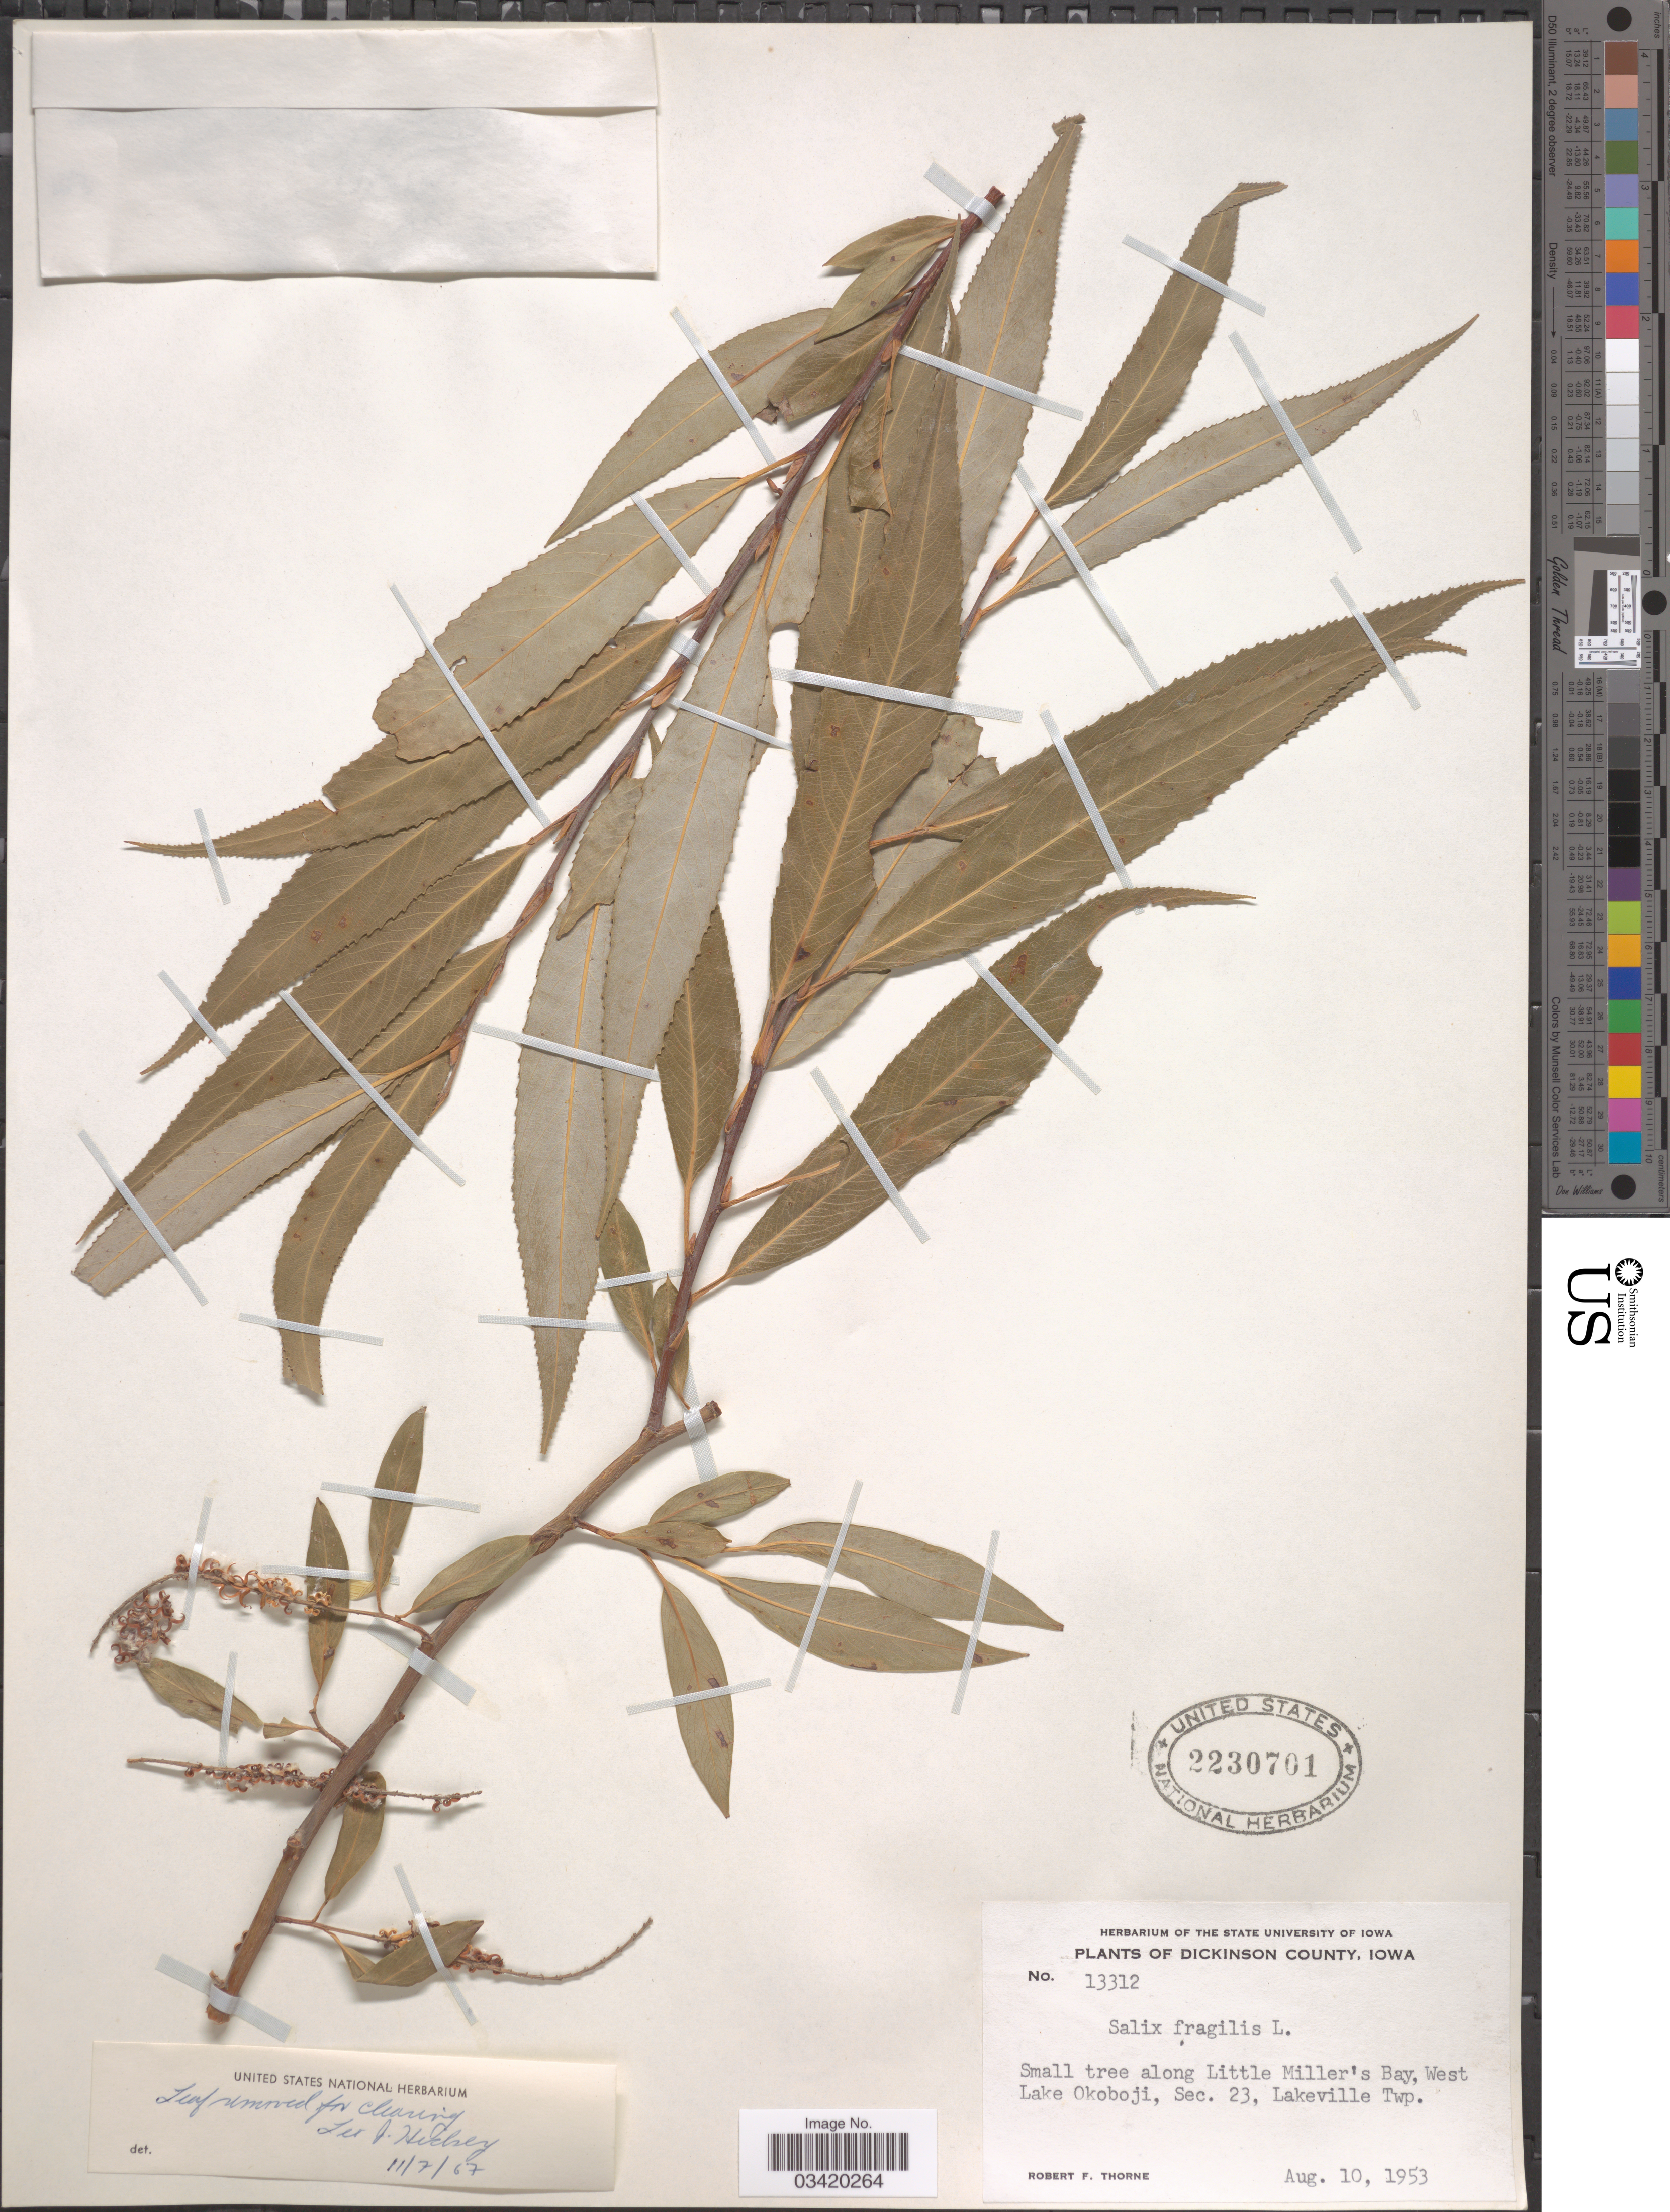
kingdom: Plantae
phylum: Tracheophyta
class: Magnoliopsida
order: Malpighiales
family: Salicaceae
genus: Salix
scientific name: Salix fragilis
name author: L.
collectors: R. F. Thorne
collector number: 13312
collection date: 1953-08-10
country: United States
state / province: Iowa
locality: Dickinson County. Along Little Miller's Bay, West Lake Okoboji, Sec. 23, Lakeville Twp.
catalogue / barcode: US 2230701